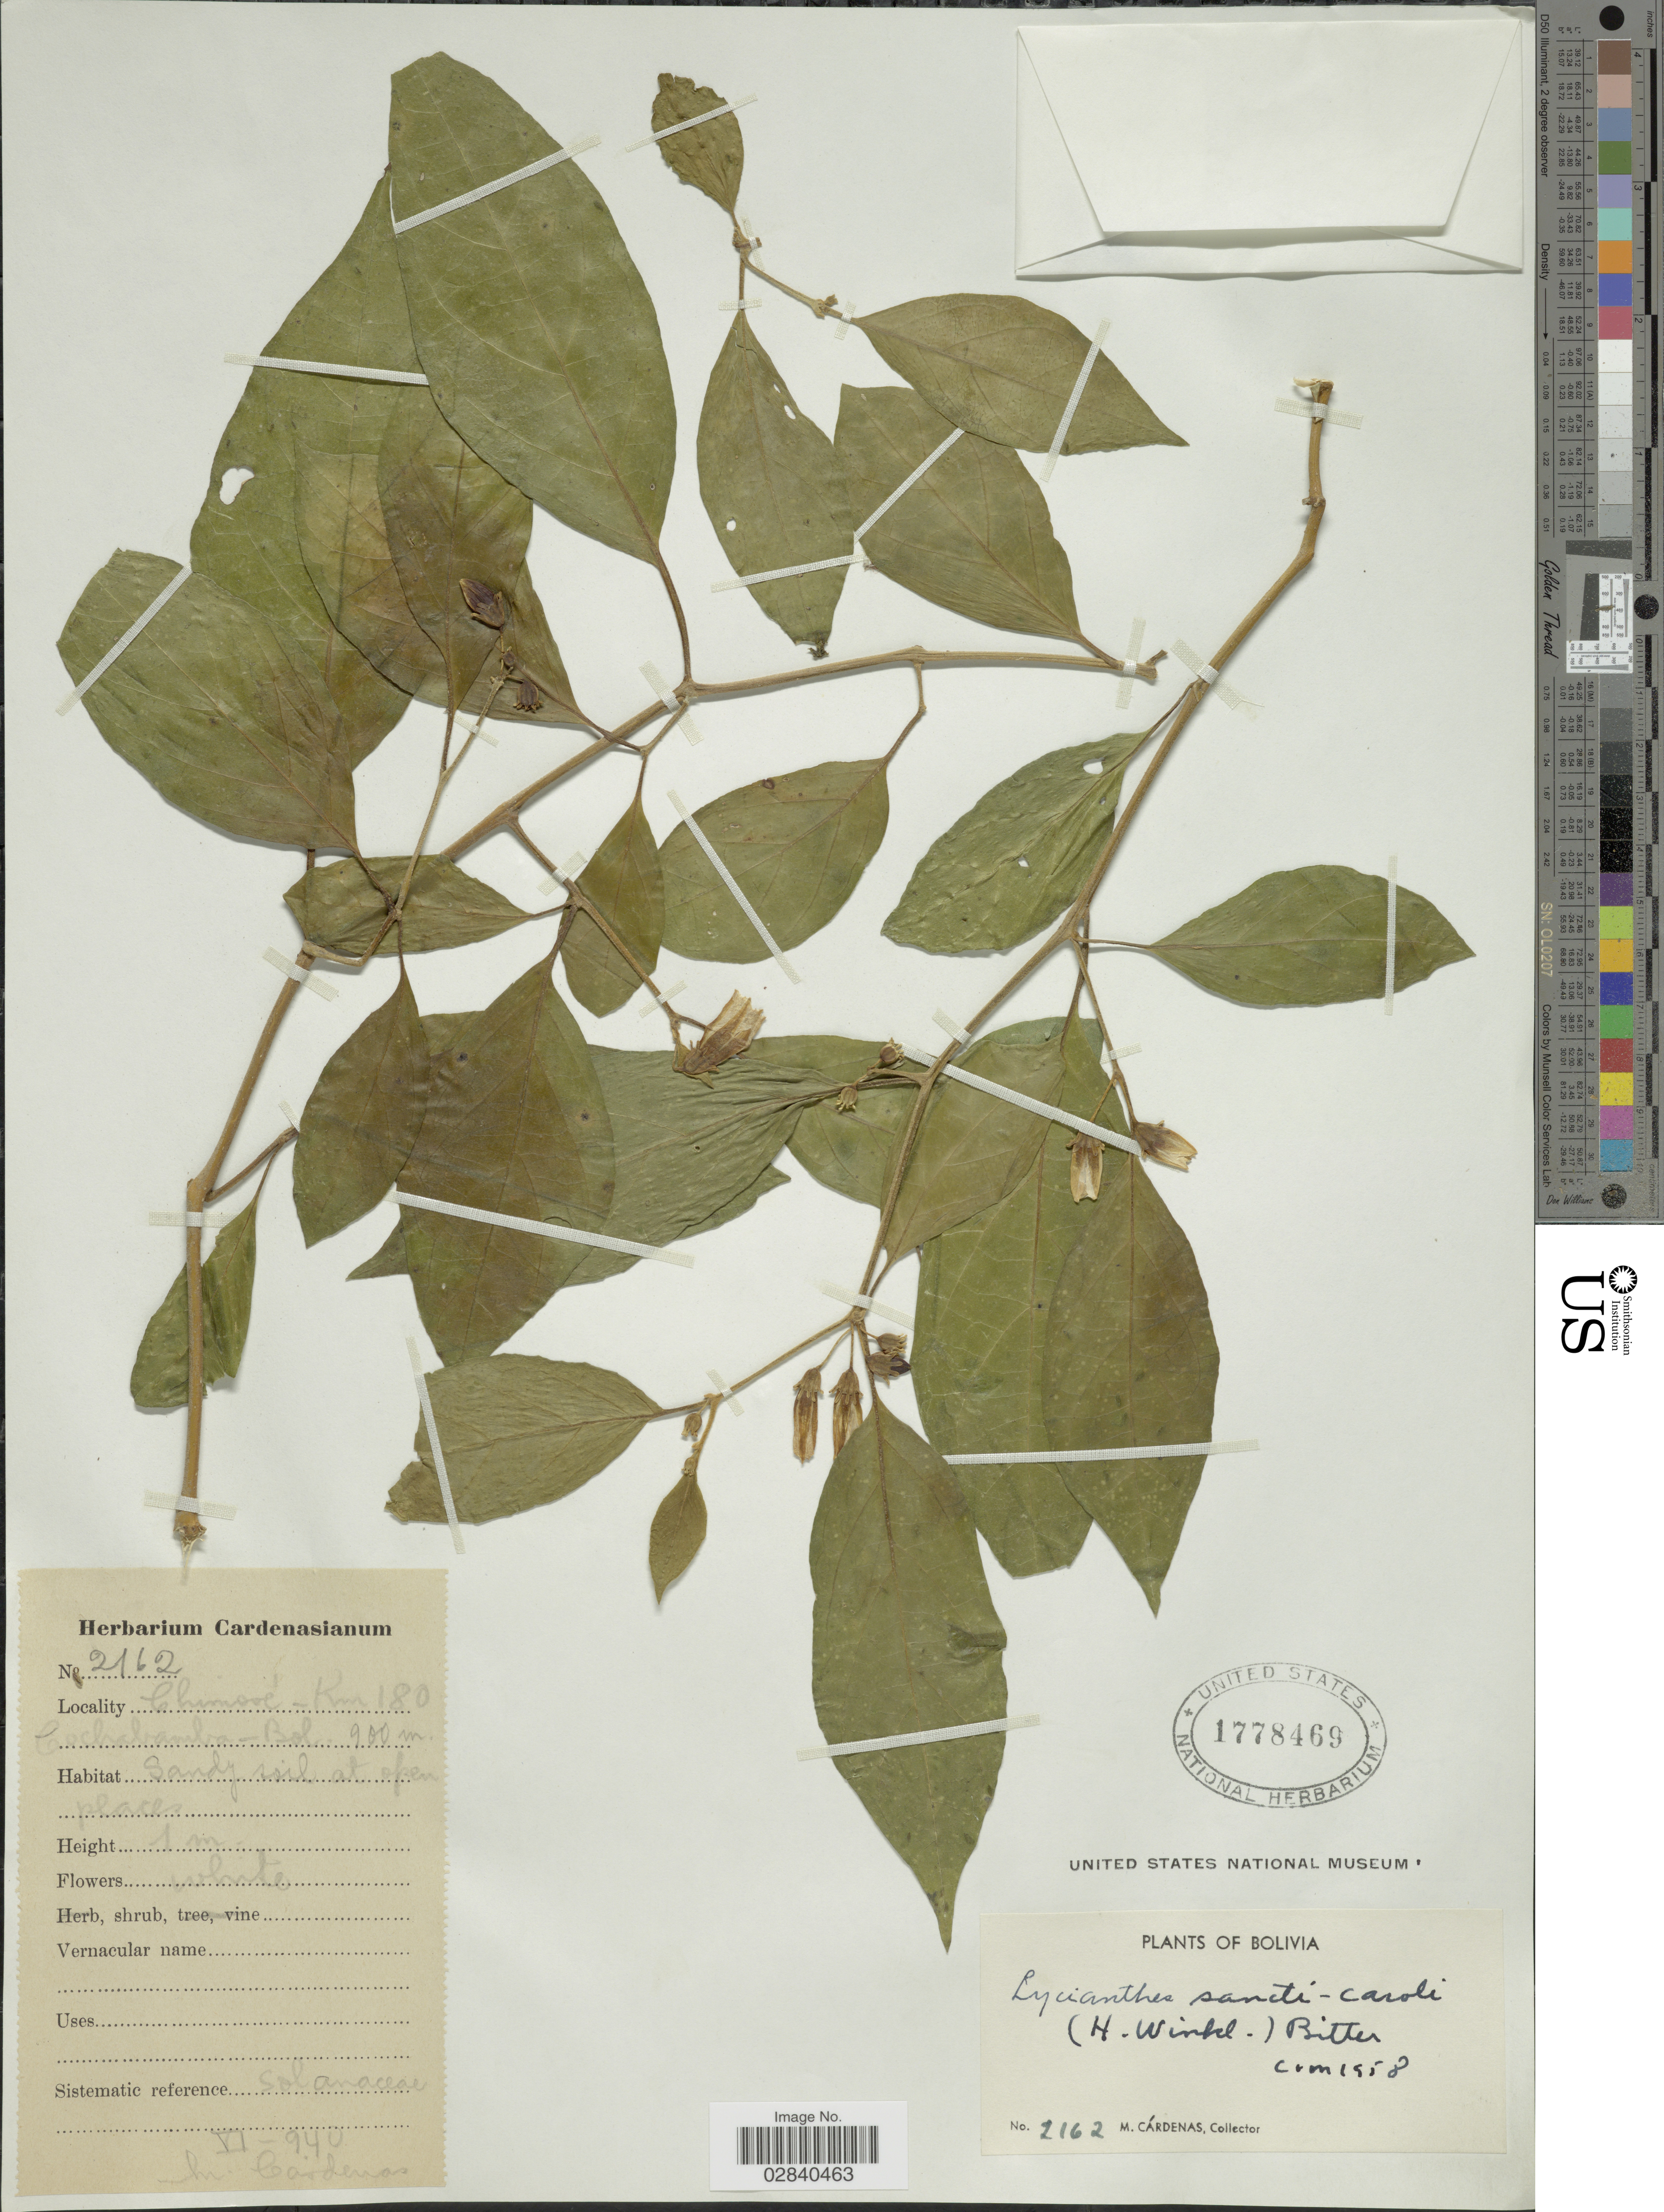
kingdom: Plantae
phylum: Tracheophyta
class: Magnoliopsida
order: Solanales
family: Solanaceae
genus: Lycianthes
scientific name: Lycianthes sancti-caroli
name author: (H. Winkl.) Bitter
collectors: M. Cárdenas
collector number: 2162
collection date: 1940-06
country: Bolivia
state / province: Cochabamba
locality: Chimore- Km 180, Sandy soil at open places.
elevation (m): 900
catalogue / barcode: US 1778469